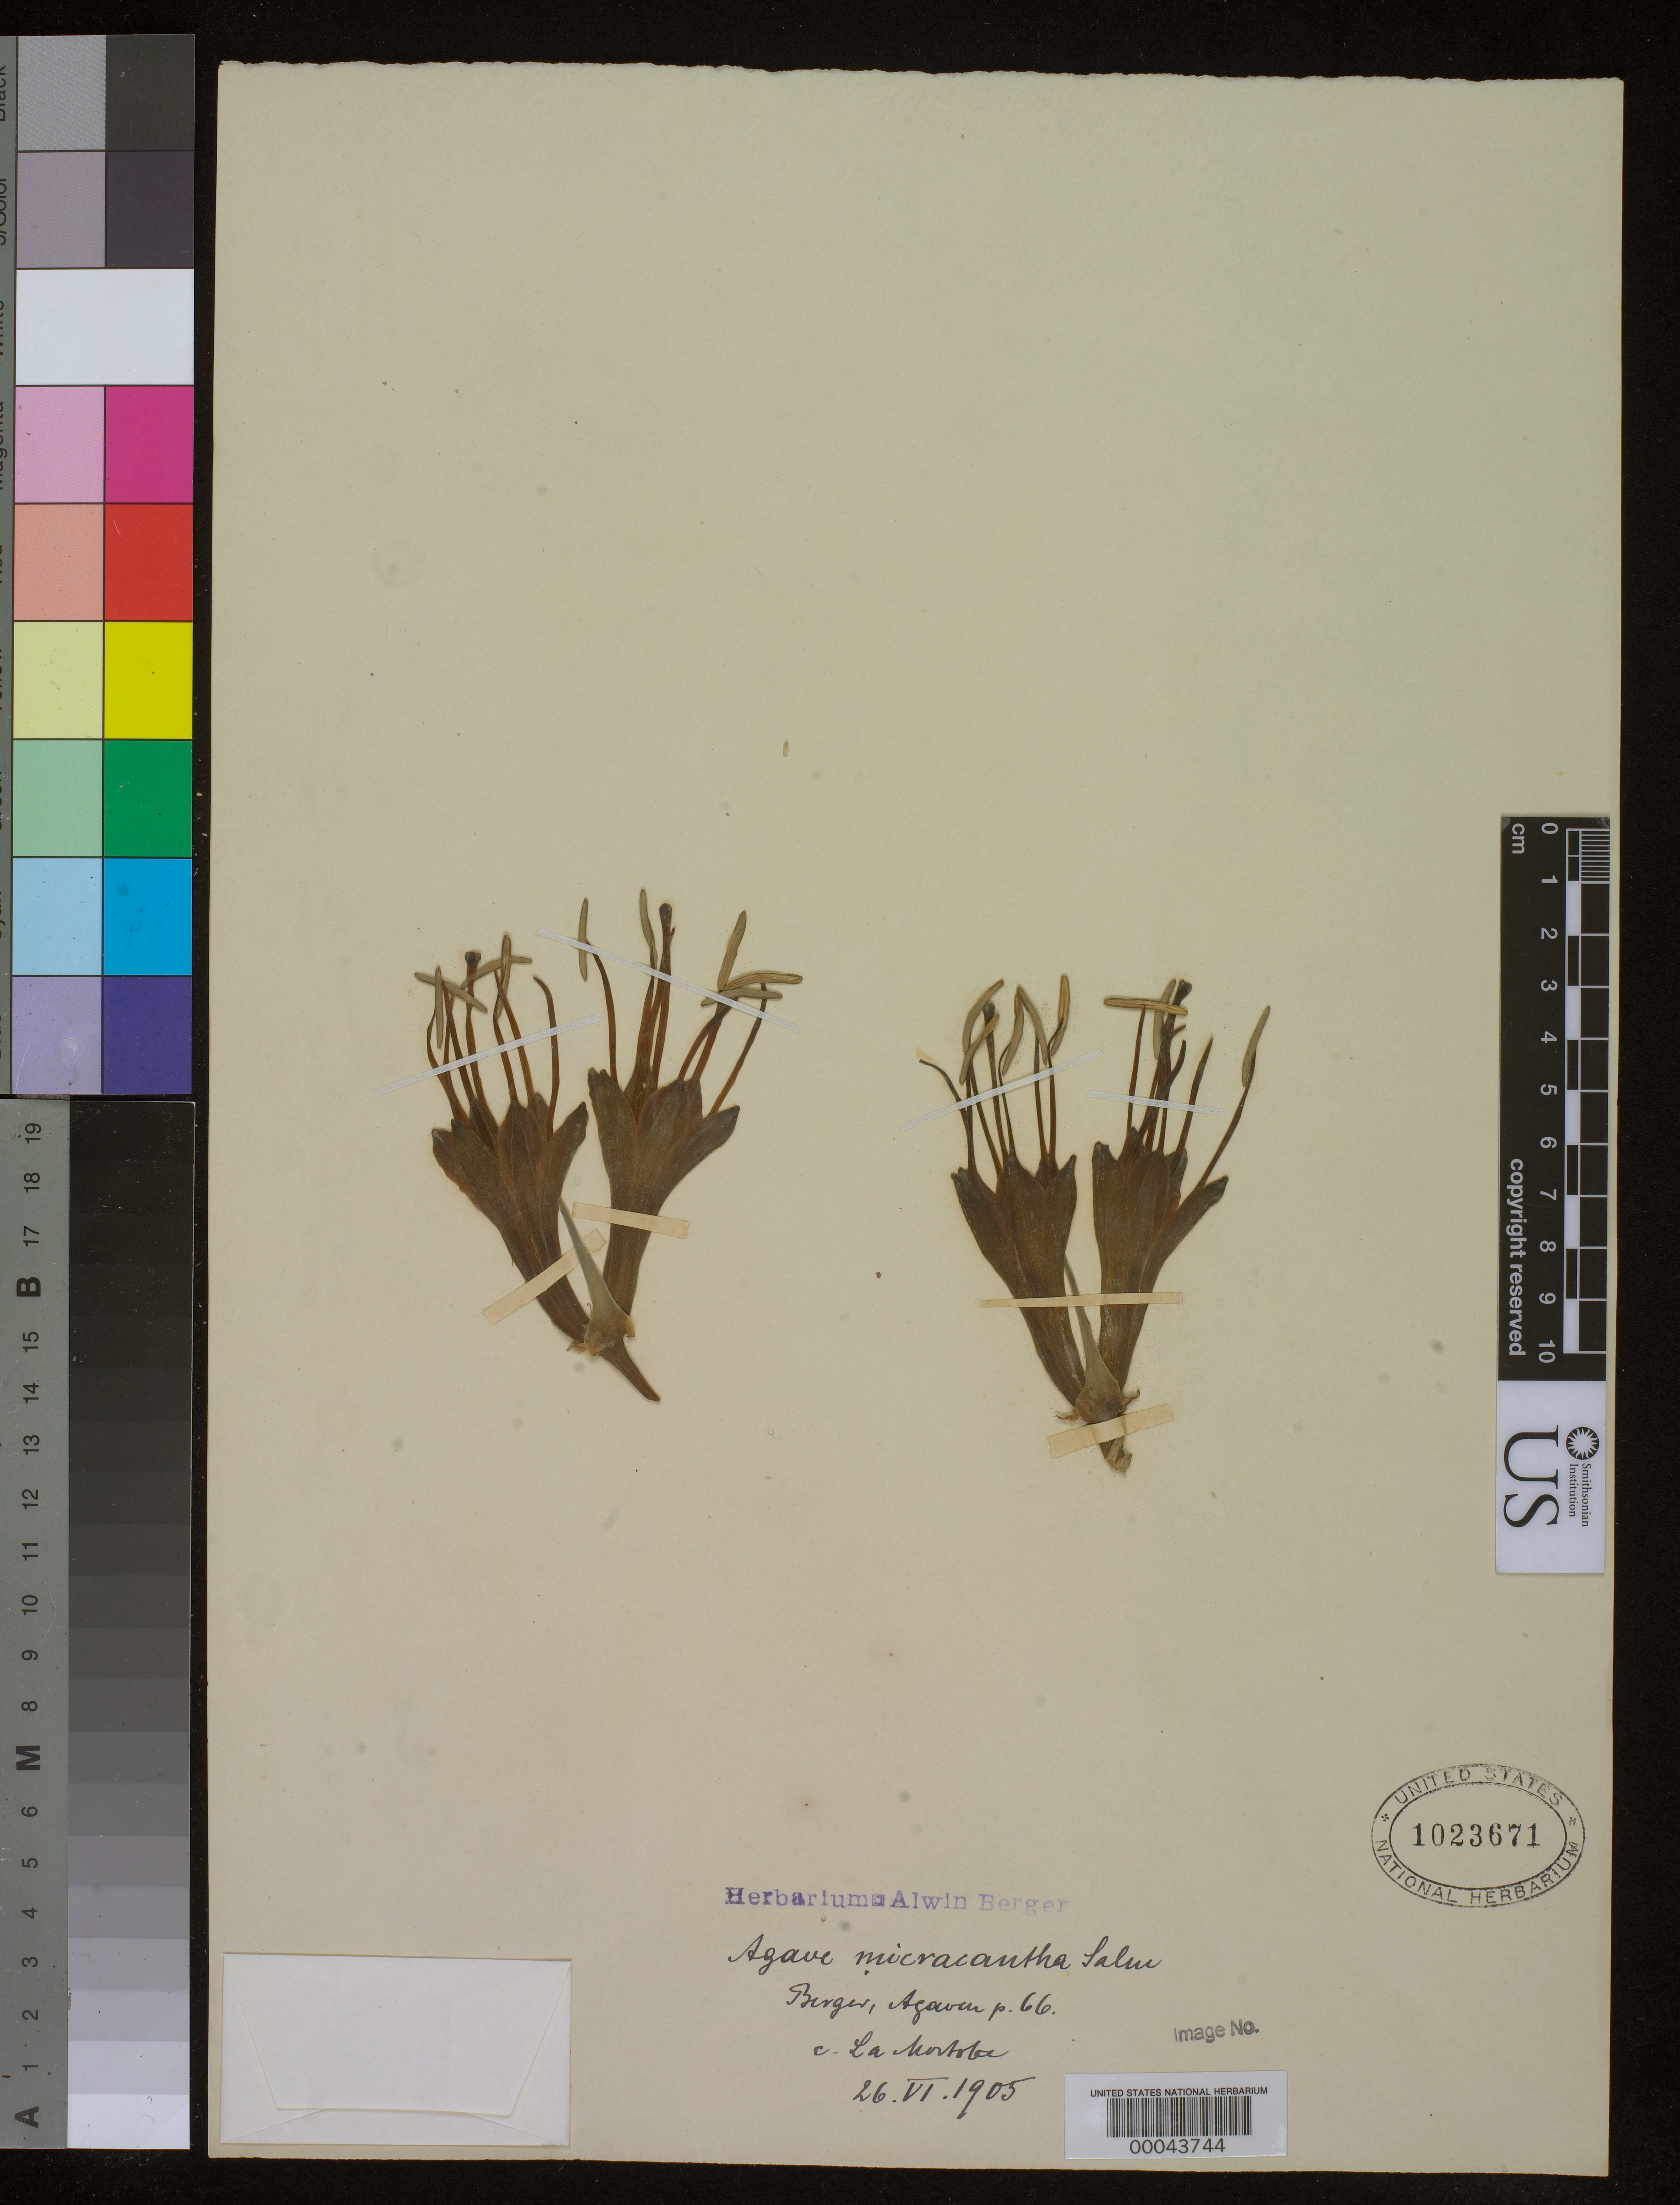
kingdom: Plantae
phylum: Tracheophyta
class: Liliopsida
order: Asparagales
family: Asparagaceae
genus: Agave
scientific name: Agave celsii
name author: Hook.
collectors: ex herb. A. Berger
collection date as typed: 26 Jun 1905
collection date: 1905-06-26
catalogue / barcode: US 1023671